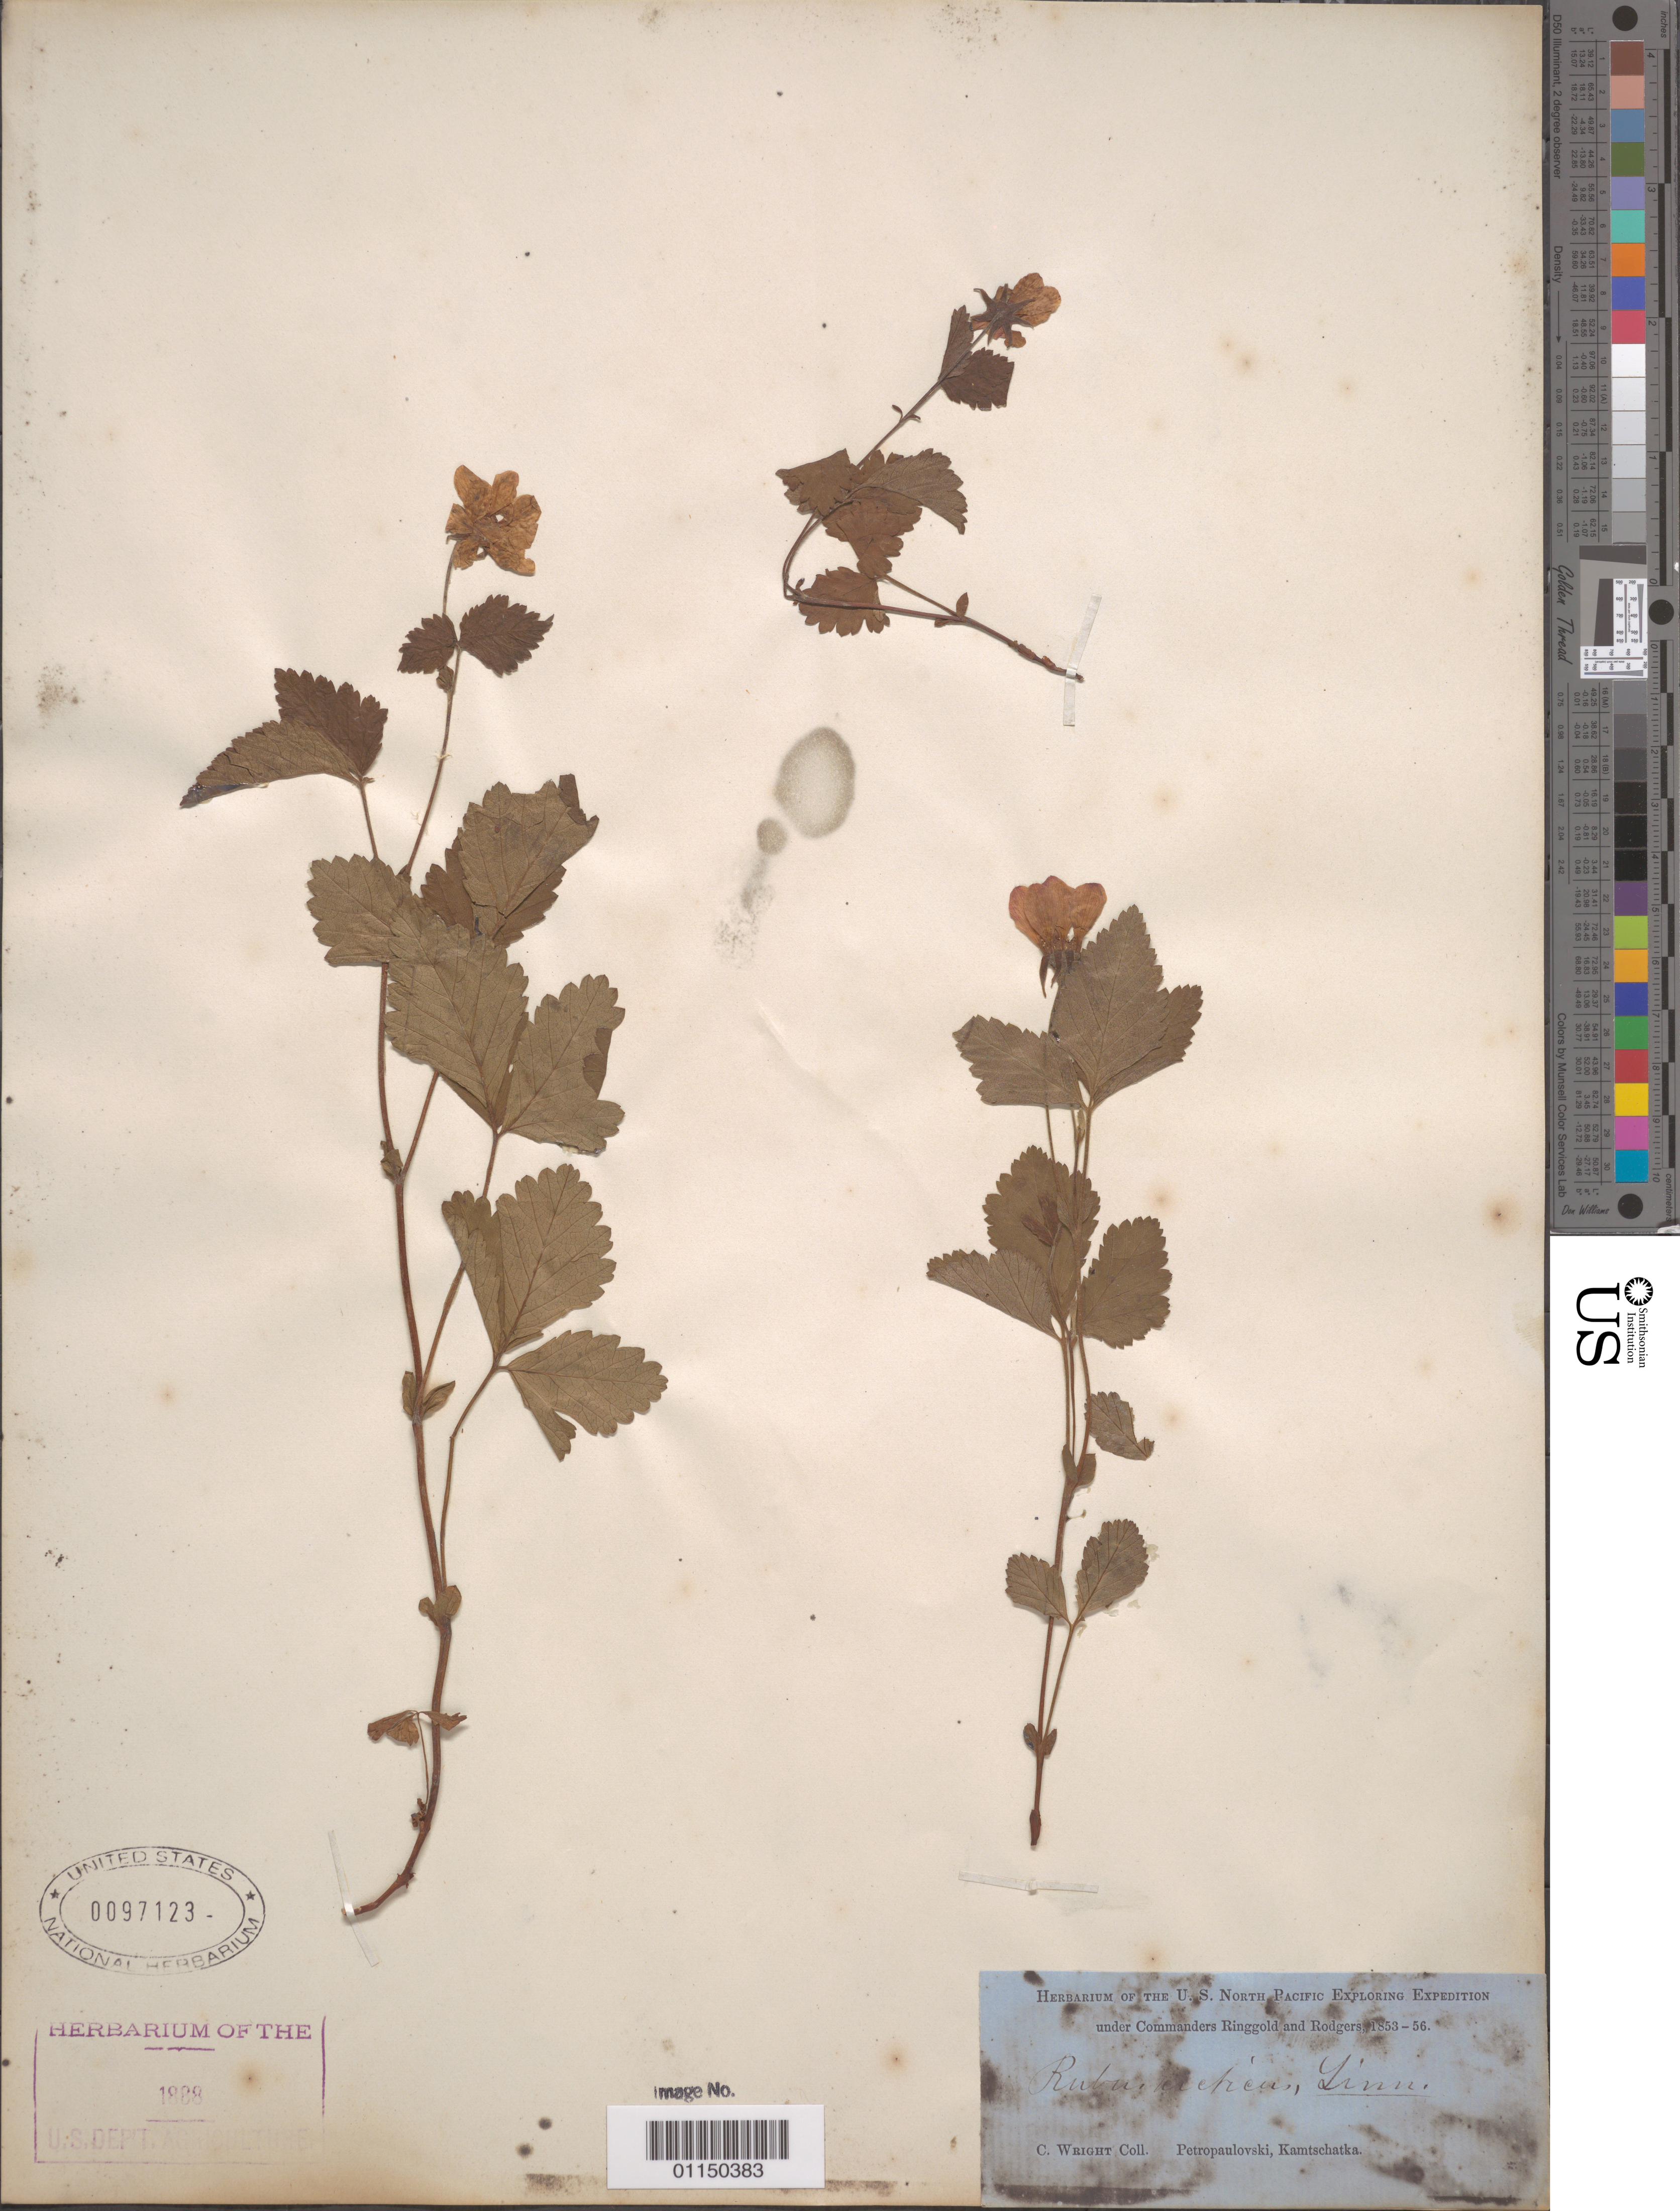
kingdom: Plantae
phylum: Tracheophyta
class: Magnoliopsida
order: Rosales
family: Rosaceae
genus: Rubus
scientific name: Rubus arcticus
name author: L.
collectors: C. Wright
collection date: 1853/1856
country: Russian Federation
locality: Petropaulovski, Kamtschatka.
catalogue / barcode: US 97123